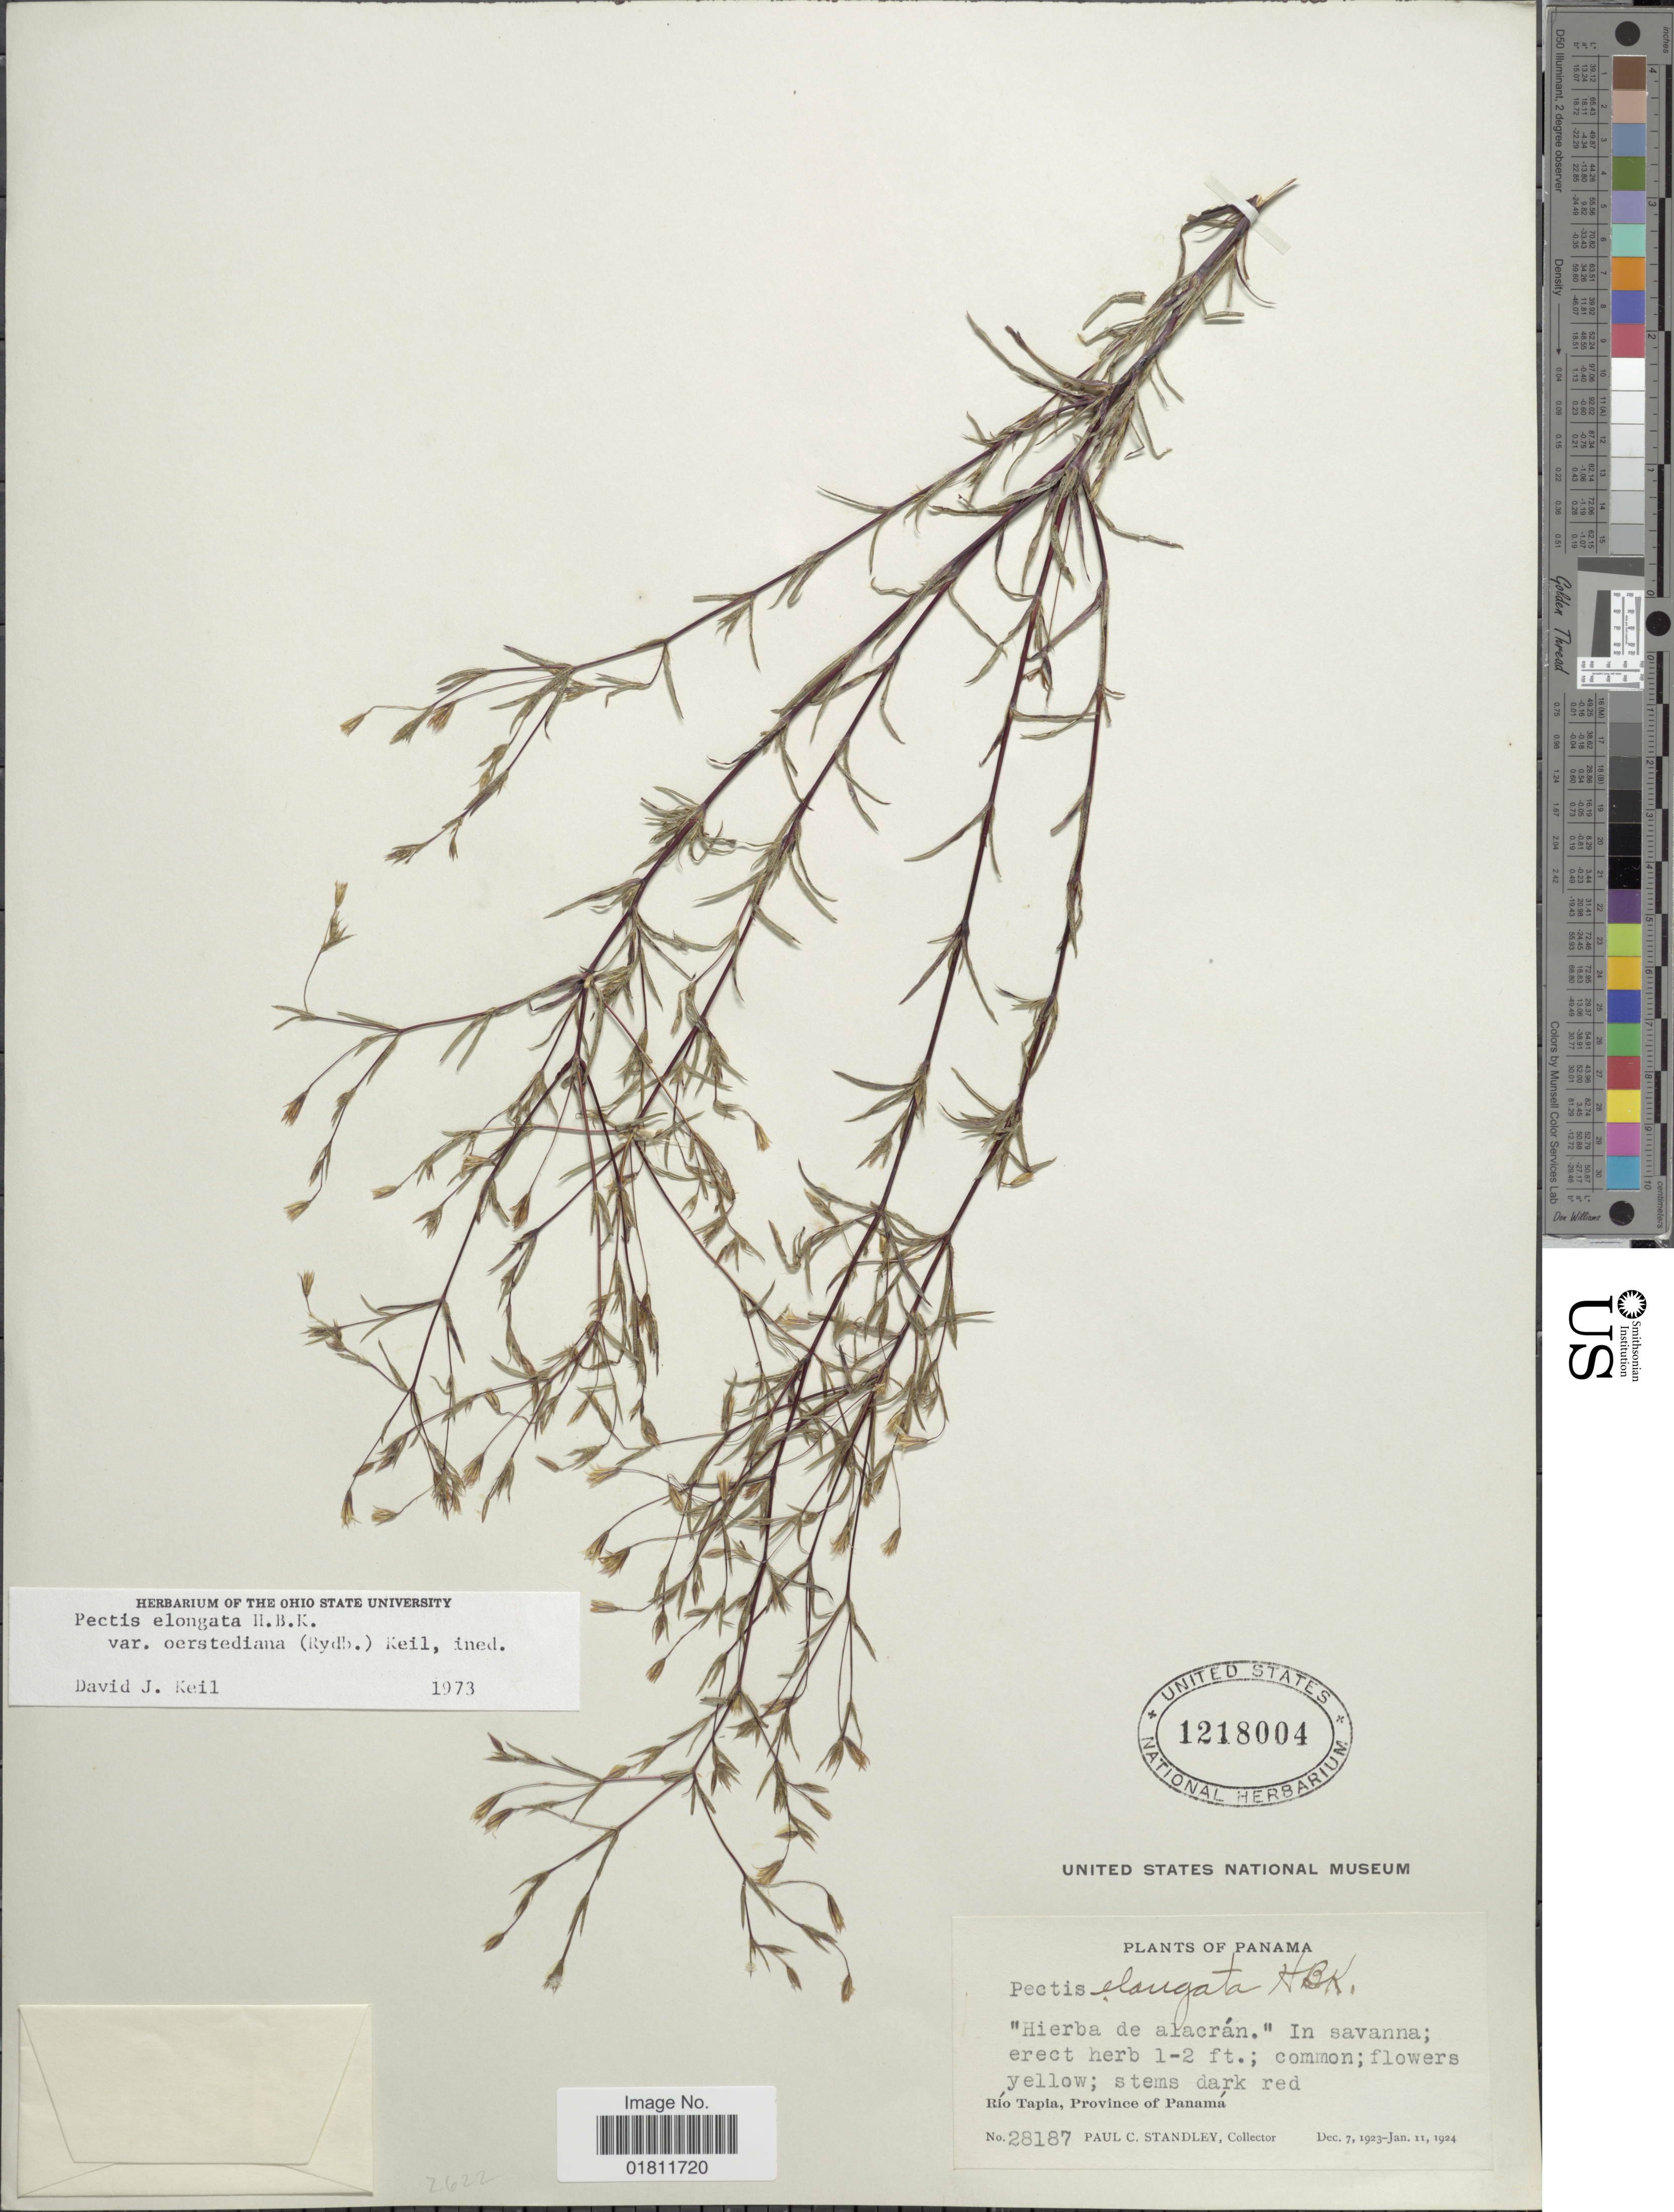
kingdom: Plantae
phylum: Tracheophyta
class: Magnoliopsida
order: Asterales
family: Asteraceae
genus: Pectis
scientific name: Pectis elongata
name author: Kunth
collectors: P. C. Standley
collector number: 28187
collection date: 1923-12-07/1924-01-11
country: Panama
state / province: Panamá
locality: Rio Tapia, province of Panama.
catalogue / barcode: US 1218004